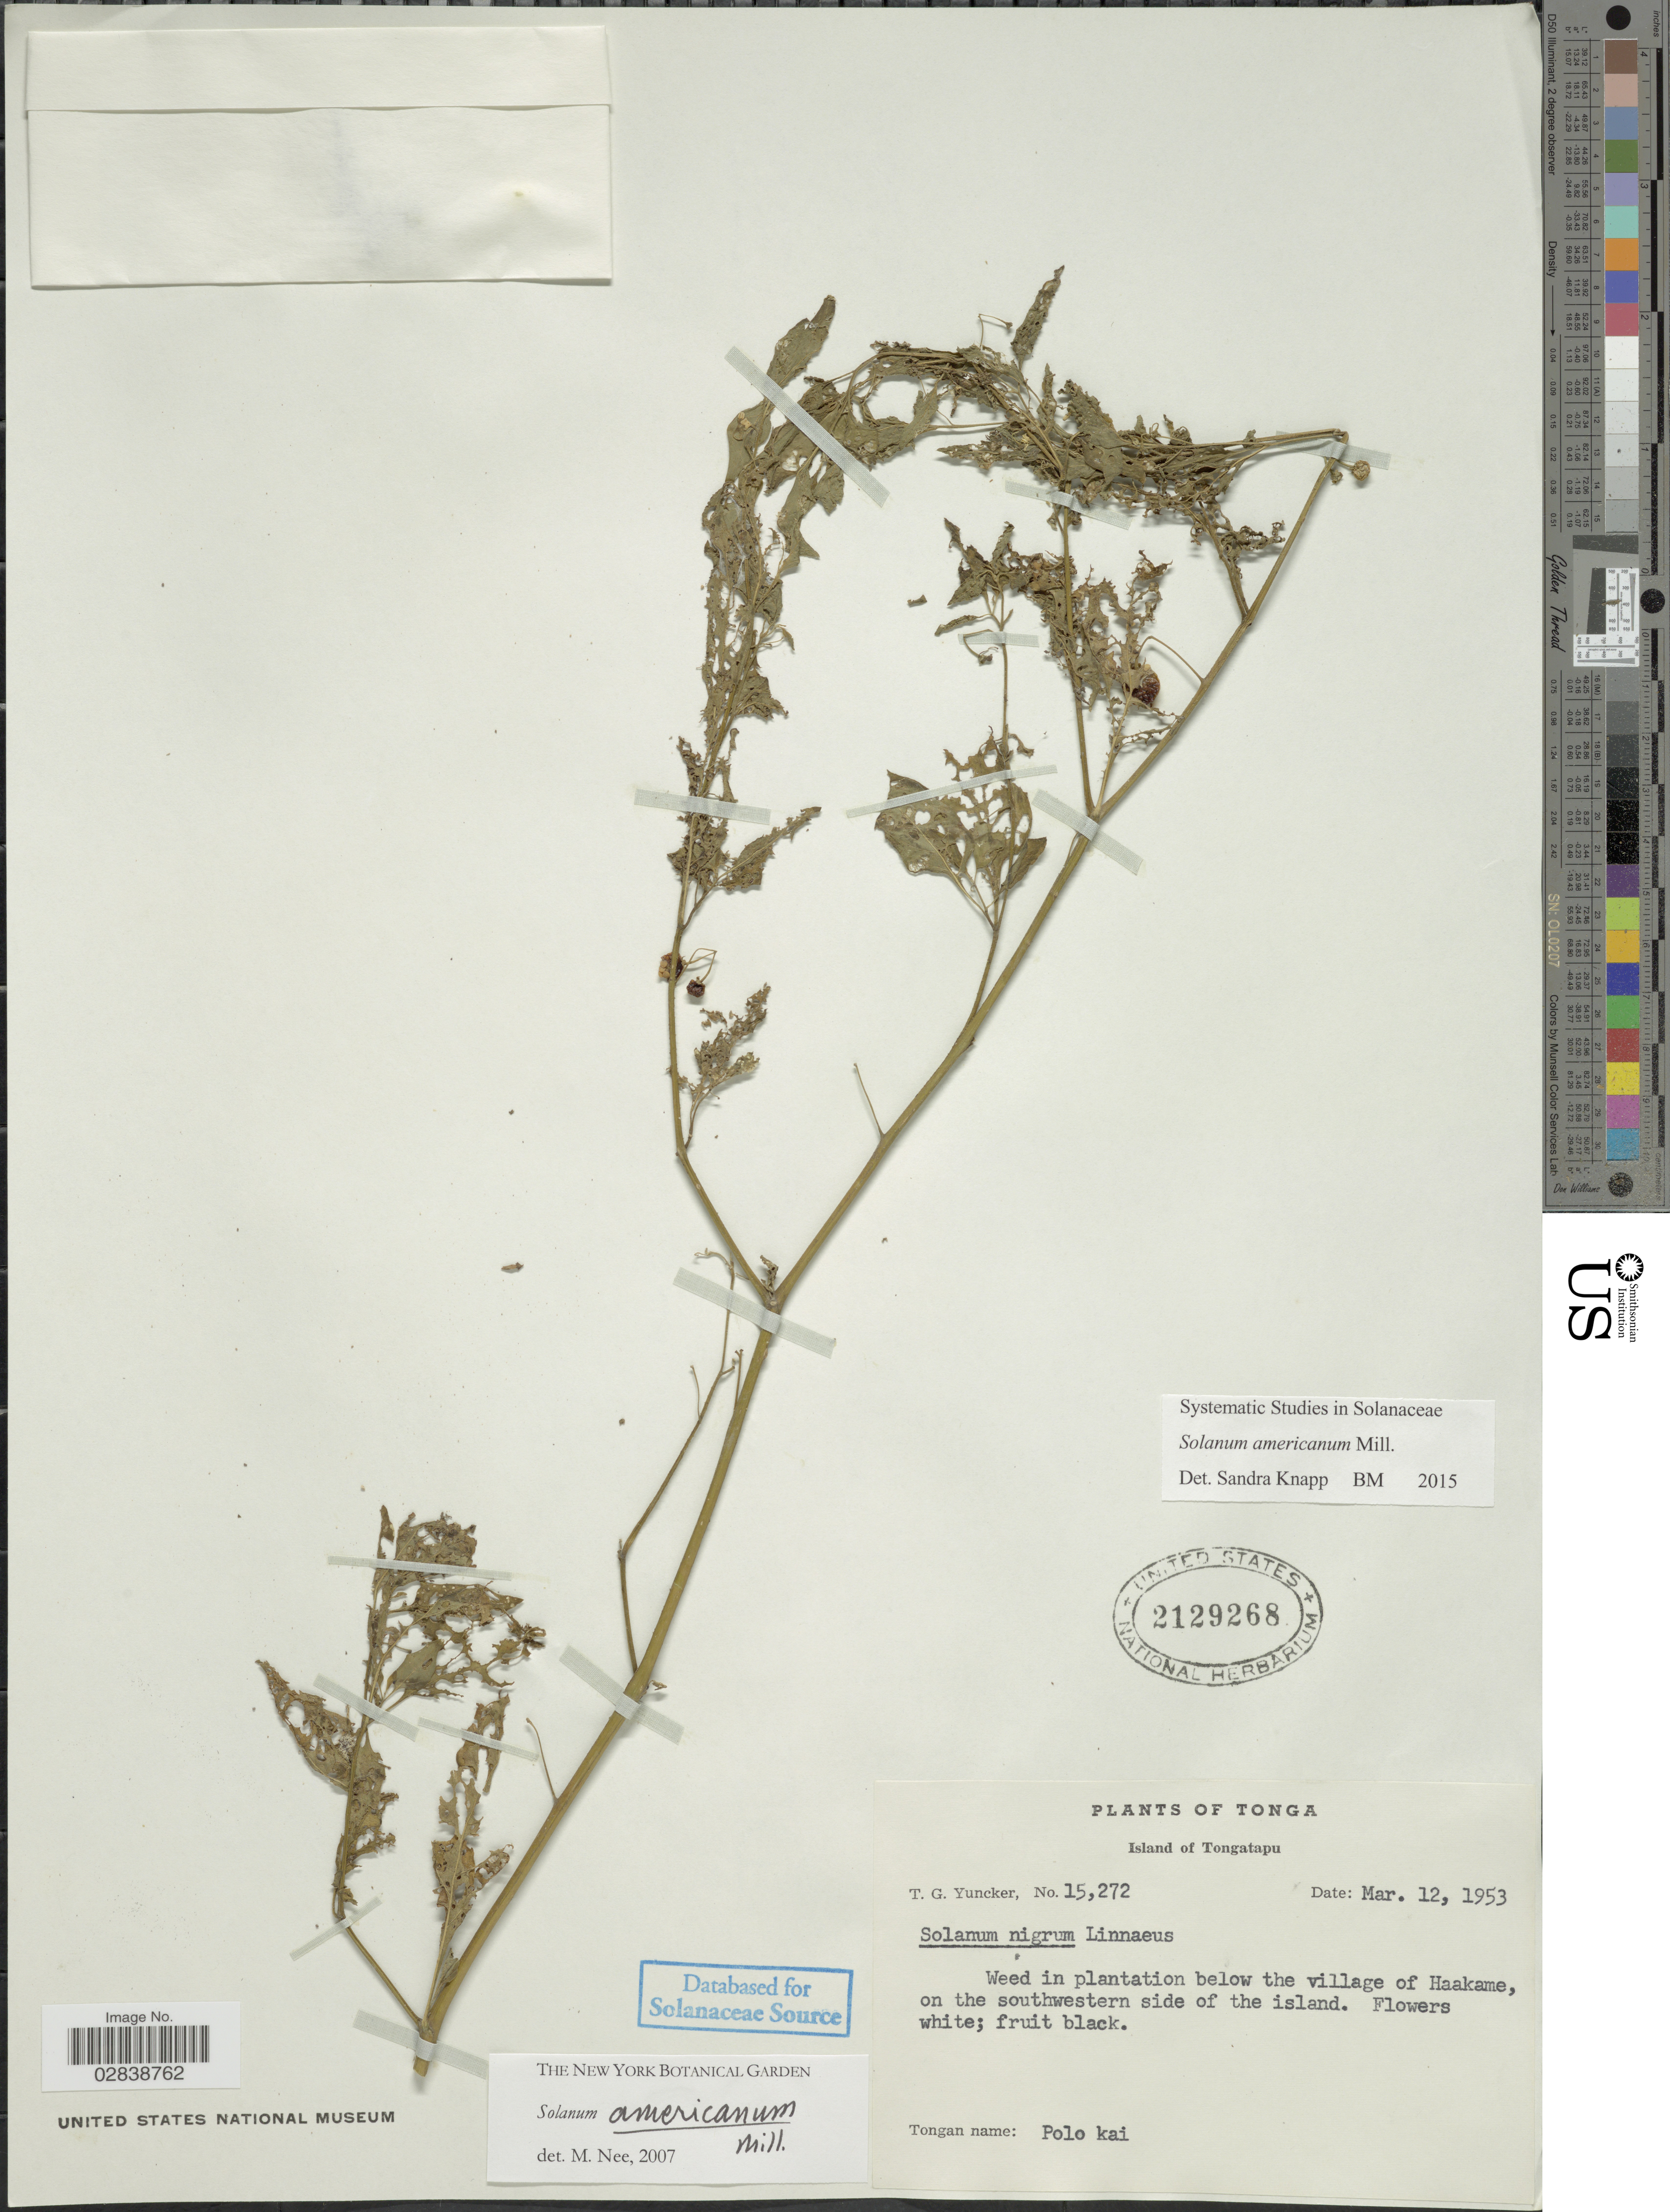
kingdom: Plantae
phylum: Tracheophyta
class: Magnoliopsida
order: Solanales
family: Solanaceae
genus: Solanum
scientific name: Solanum americanum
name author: Mill.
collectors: T. G. Yuncker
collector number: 15272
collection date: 1953-03-12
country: Tonga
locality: Island of Tongatapu. Weed in plantation below the village of Haakame, on the southwestern side of the island.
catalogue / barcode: US 2129268